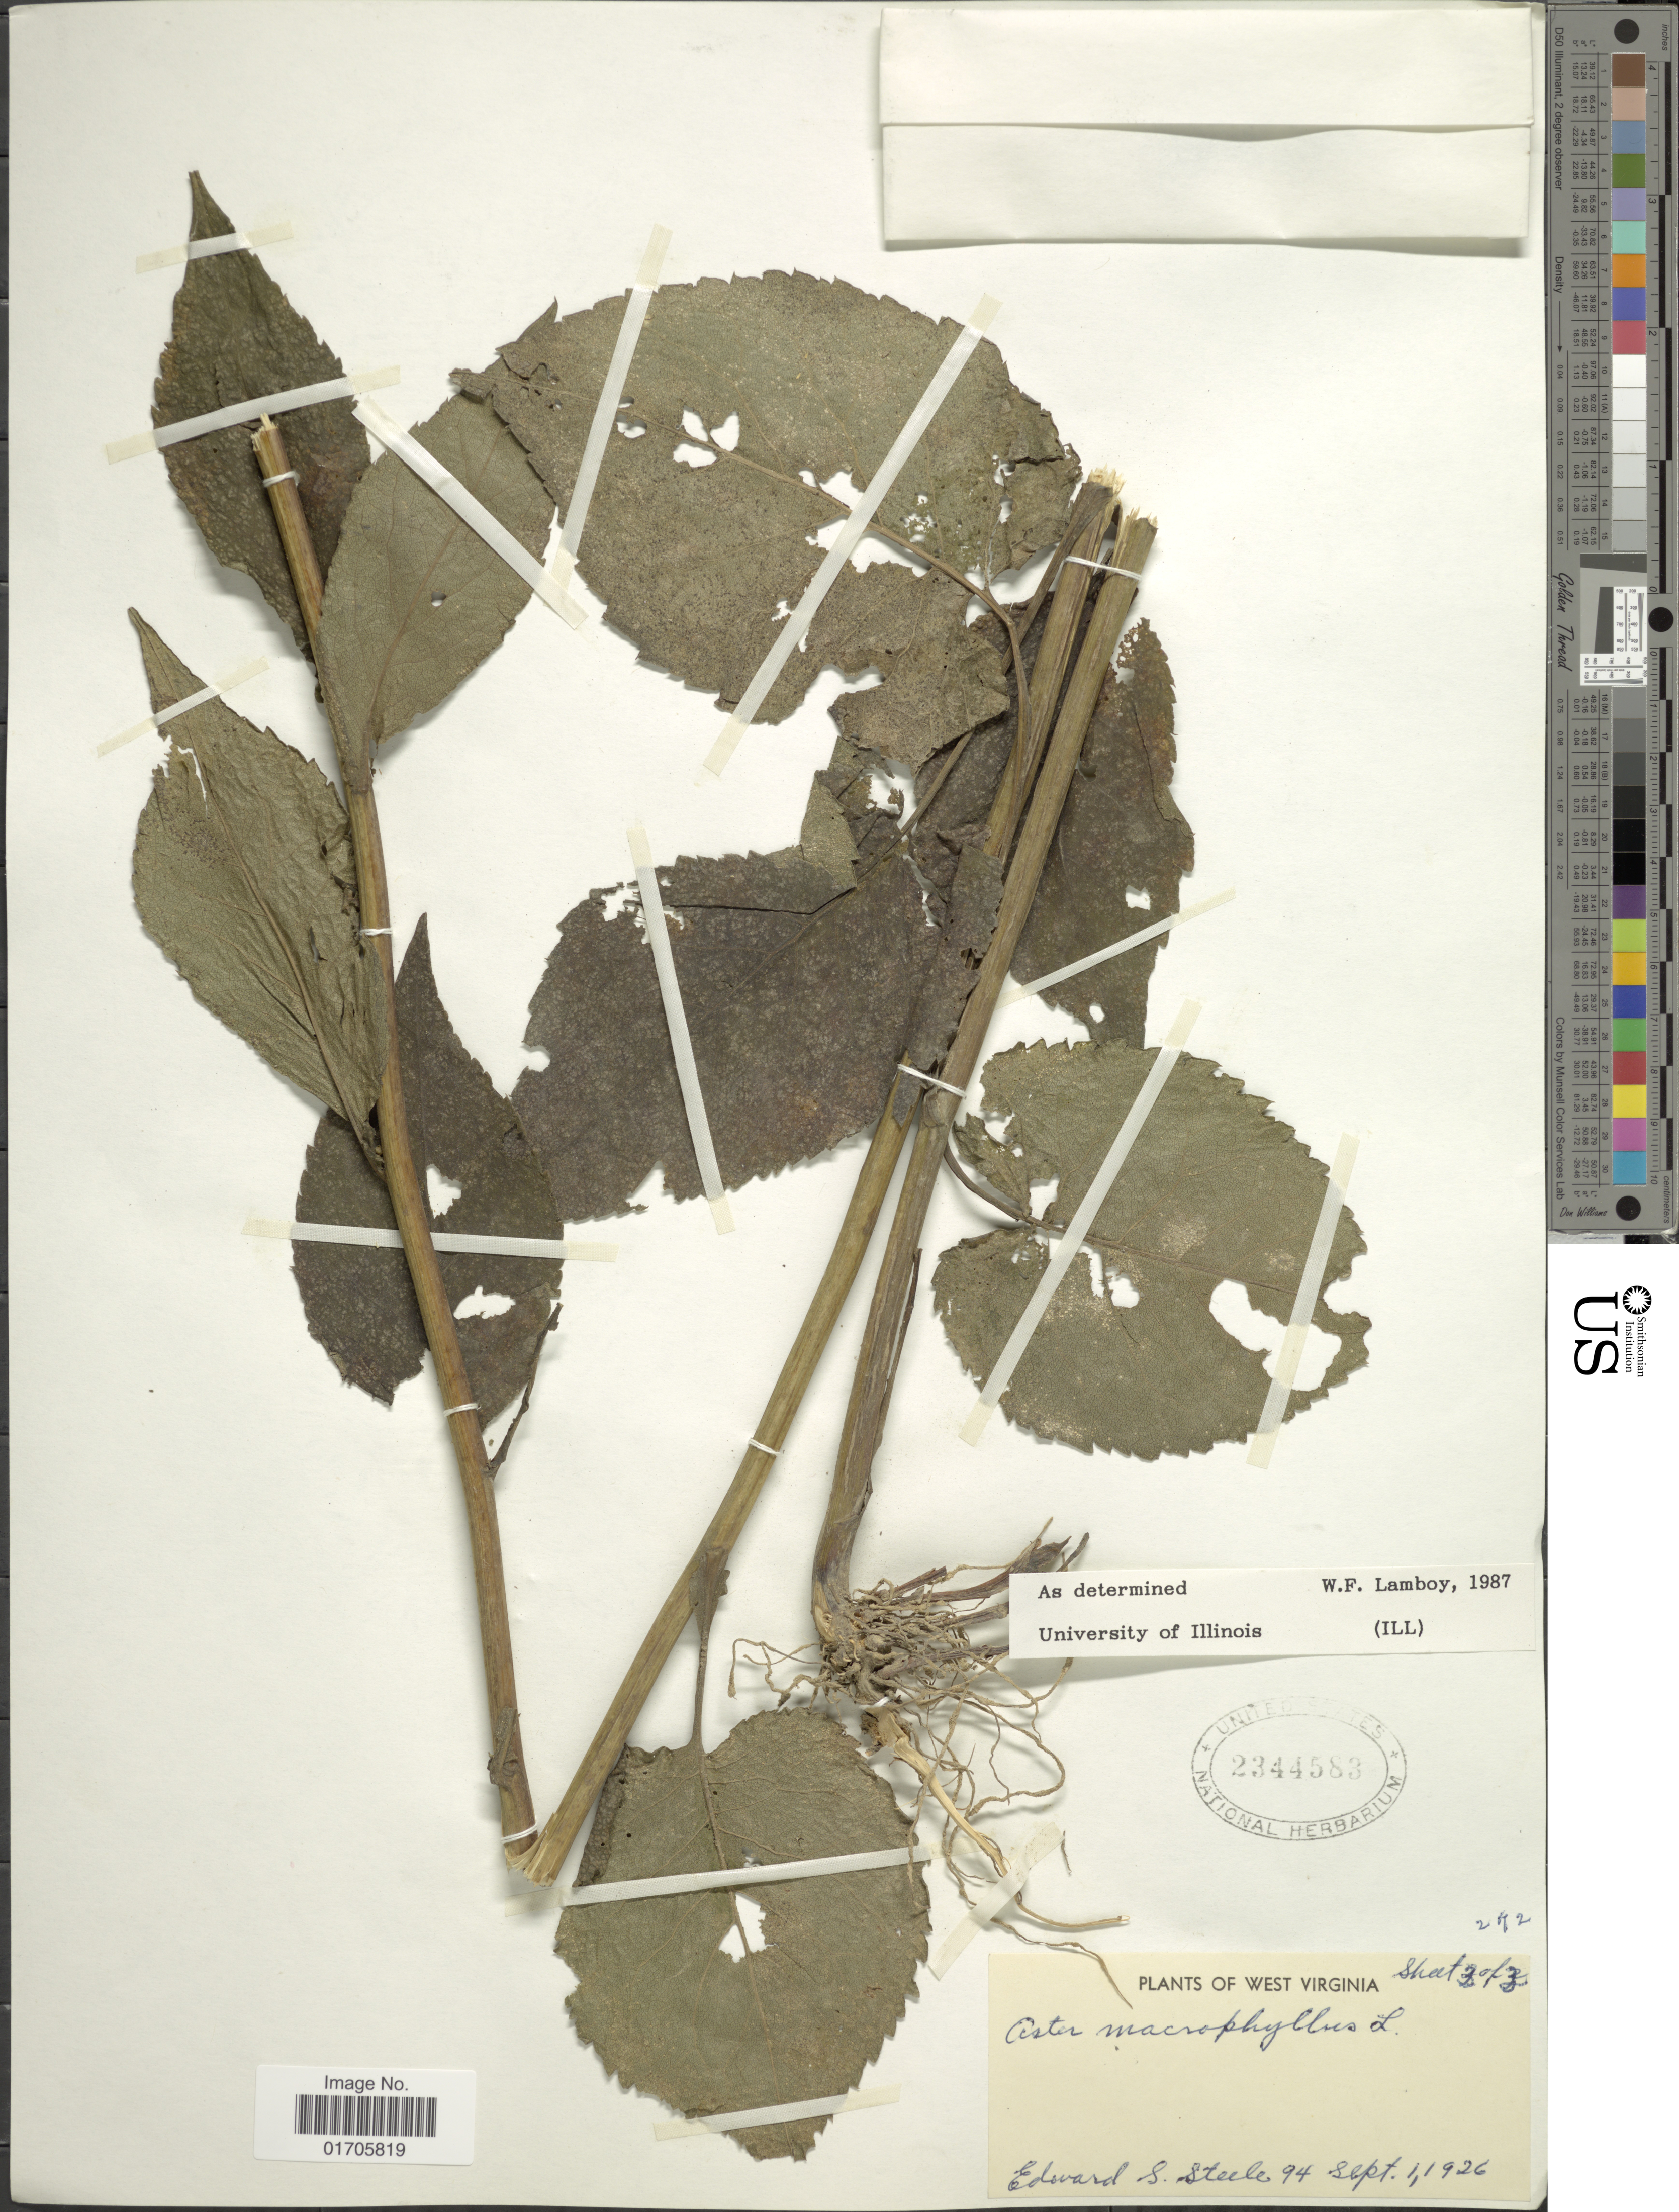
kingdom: Plantae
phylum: Tracheophyta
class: Magnoliopsida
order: Asterales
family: Asteraceae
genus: Eurybia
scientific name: Eurybia macrophylla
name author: (L.) Cass.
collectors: E. Steele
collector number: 94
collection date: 1926-09-01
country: United States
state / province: West Virginia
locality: West Virginia.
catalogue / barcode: US 2344583